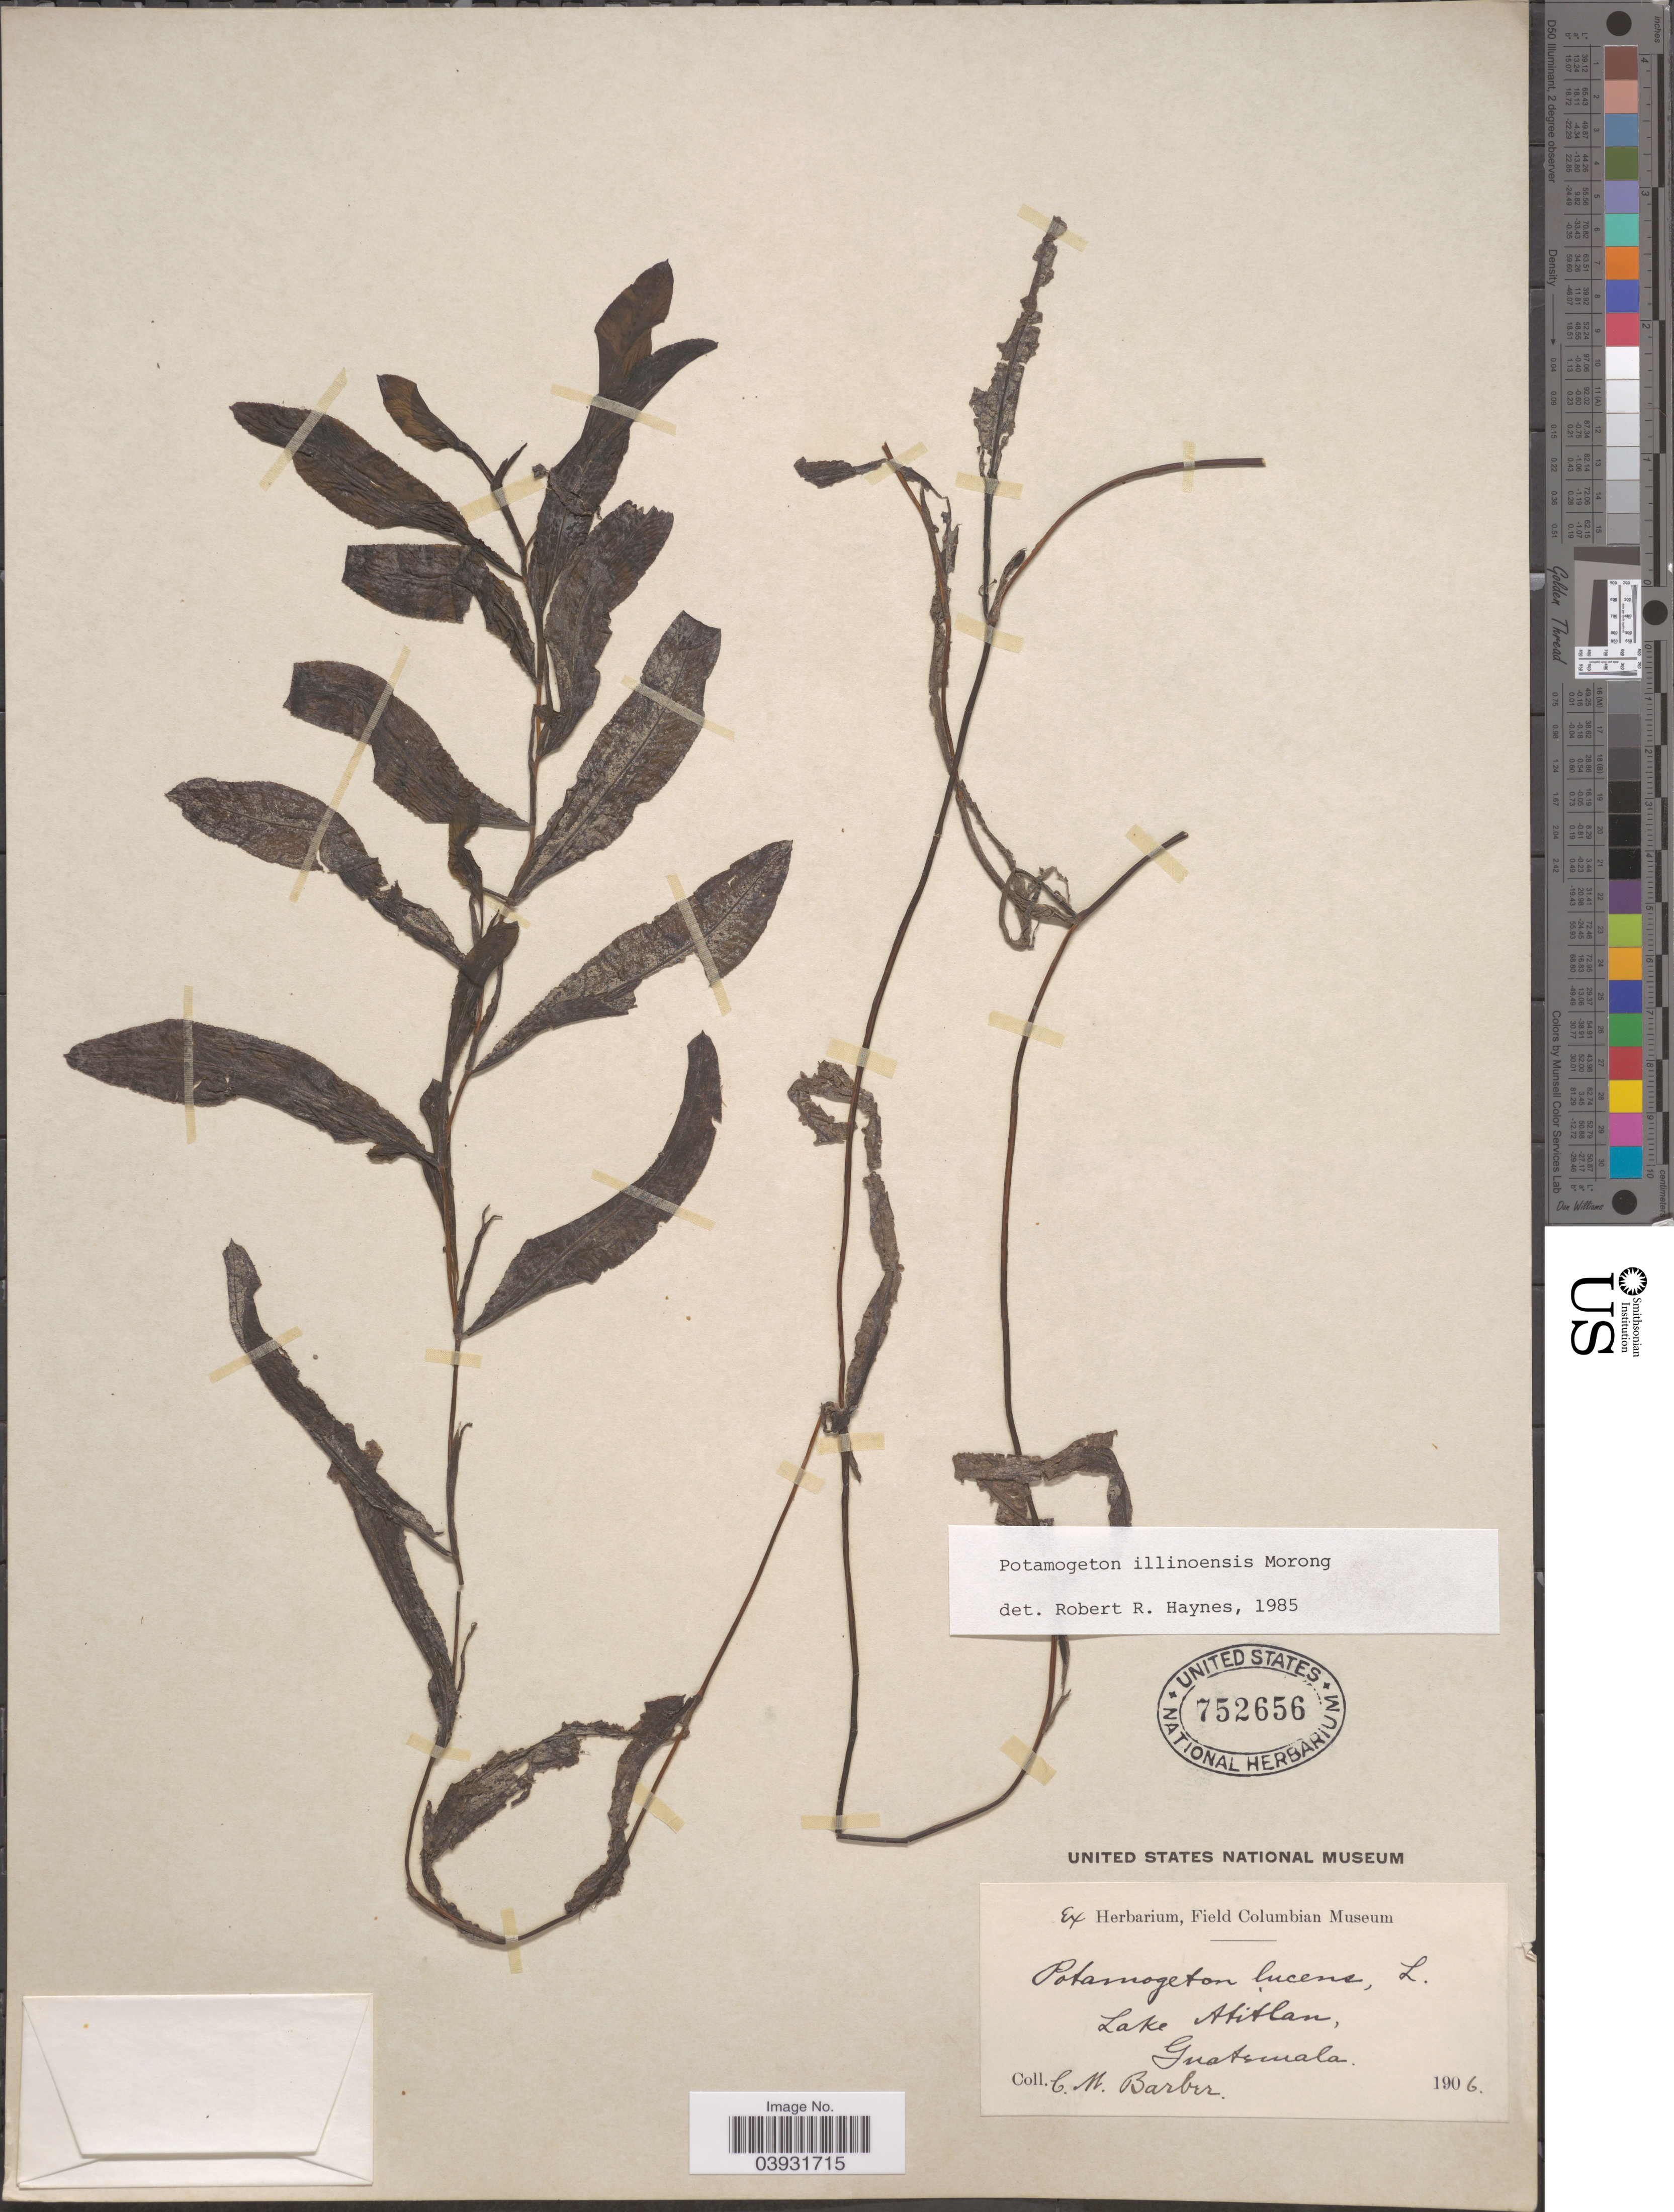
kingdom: Plantae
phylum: Tracheophyta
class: Liliopsida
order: Alismatales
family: Potamogetonaceae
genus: Potamogeton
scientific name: Potamogeton illinoensis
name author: Morong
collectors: C. Barber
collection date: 1906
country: Guatemala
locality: Lake Atitlan.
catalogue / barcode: US 752656